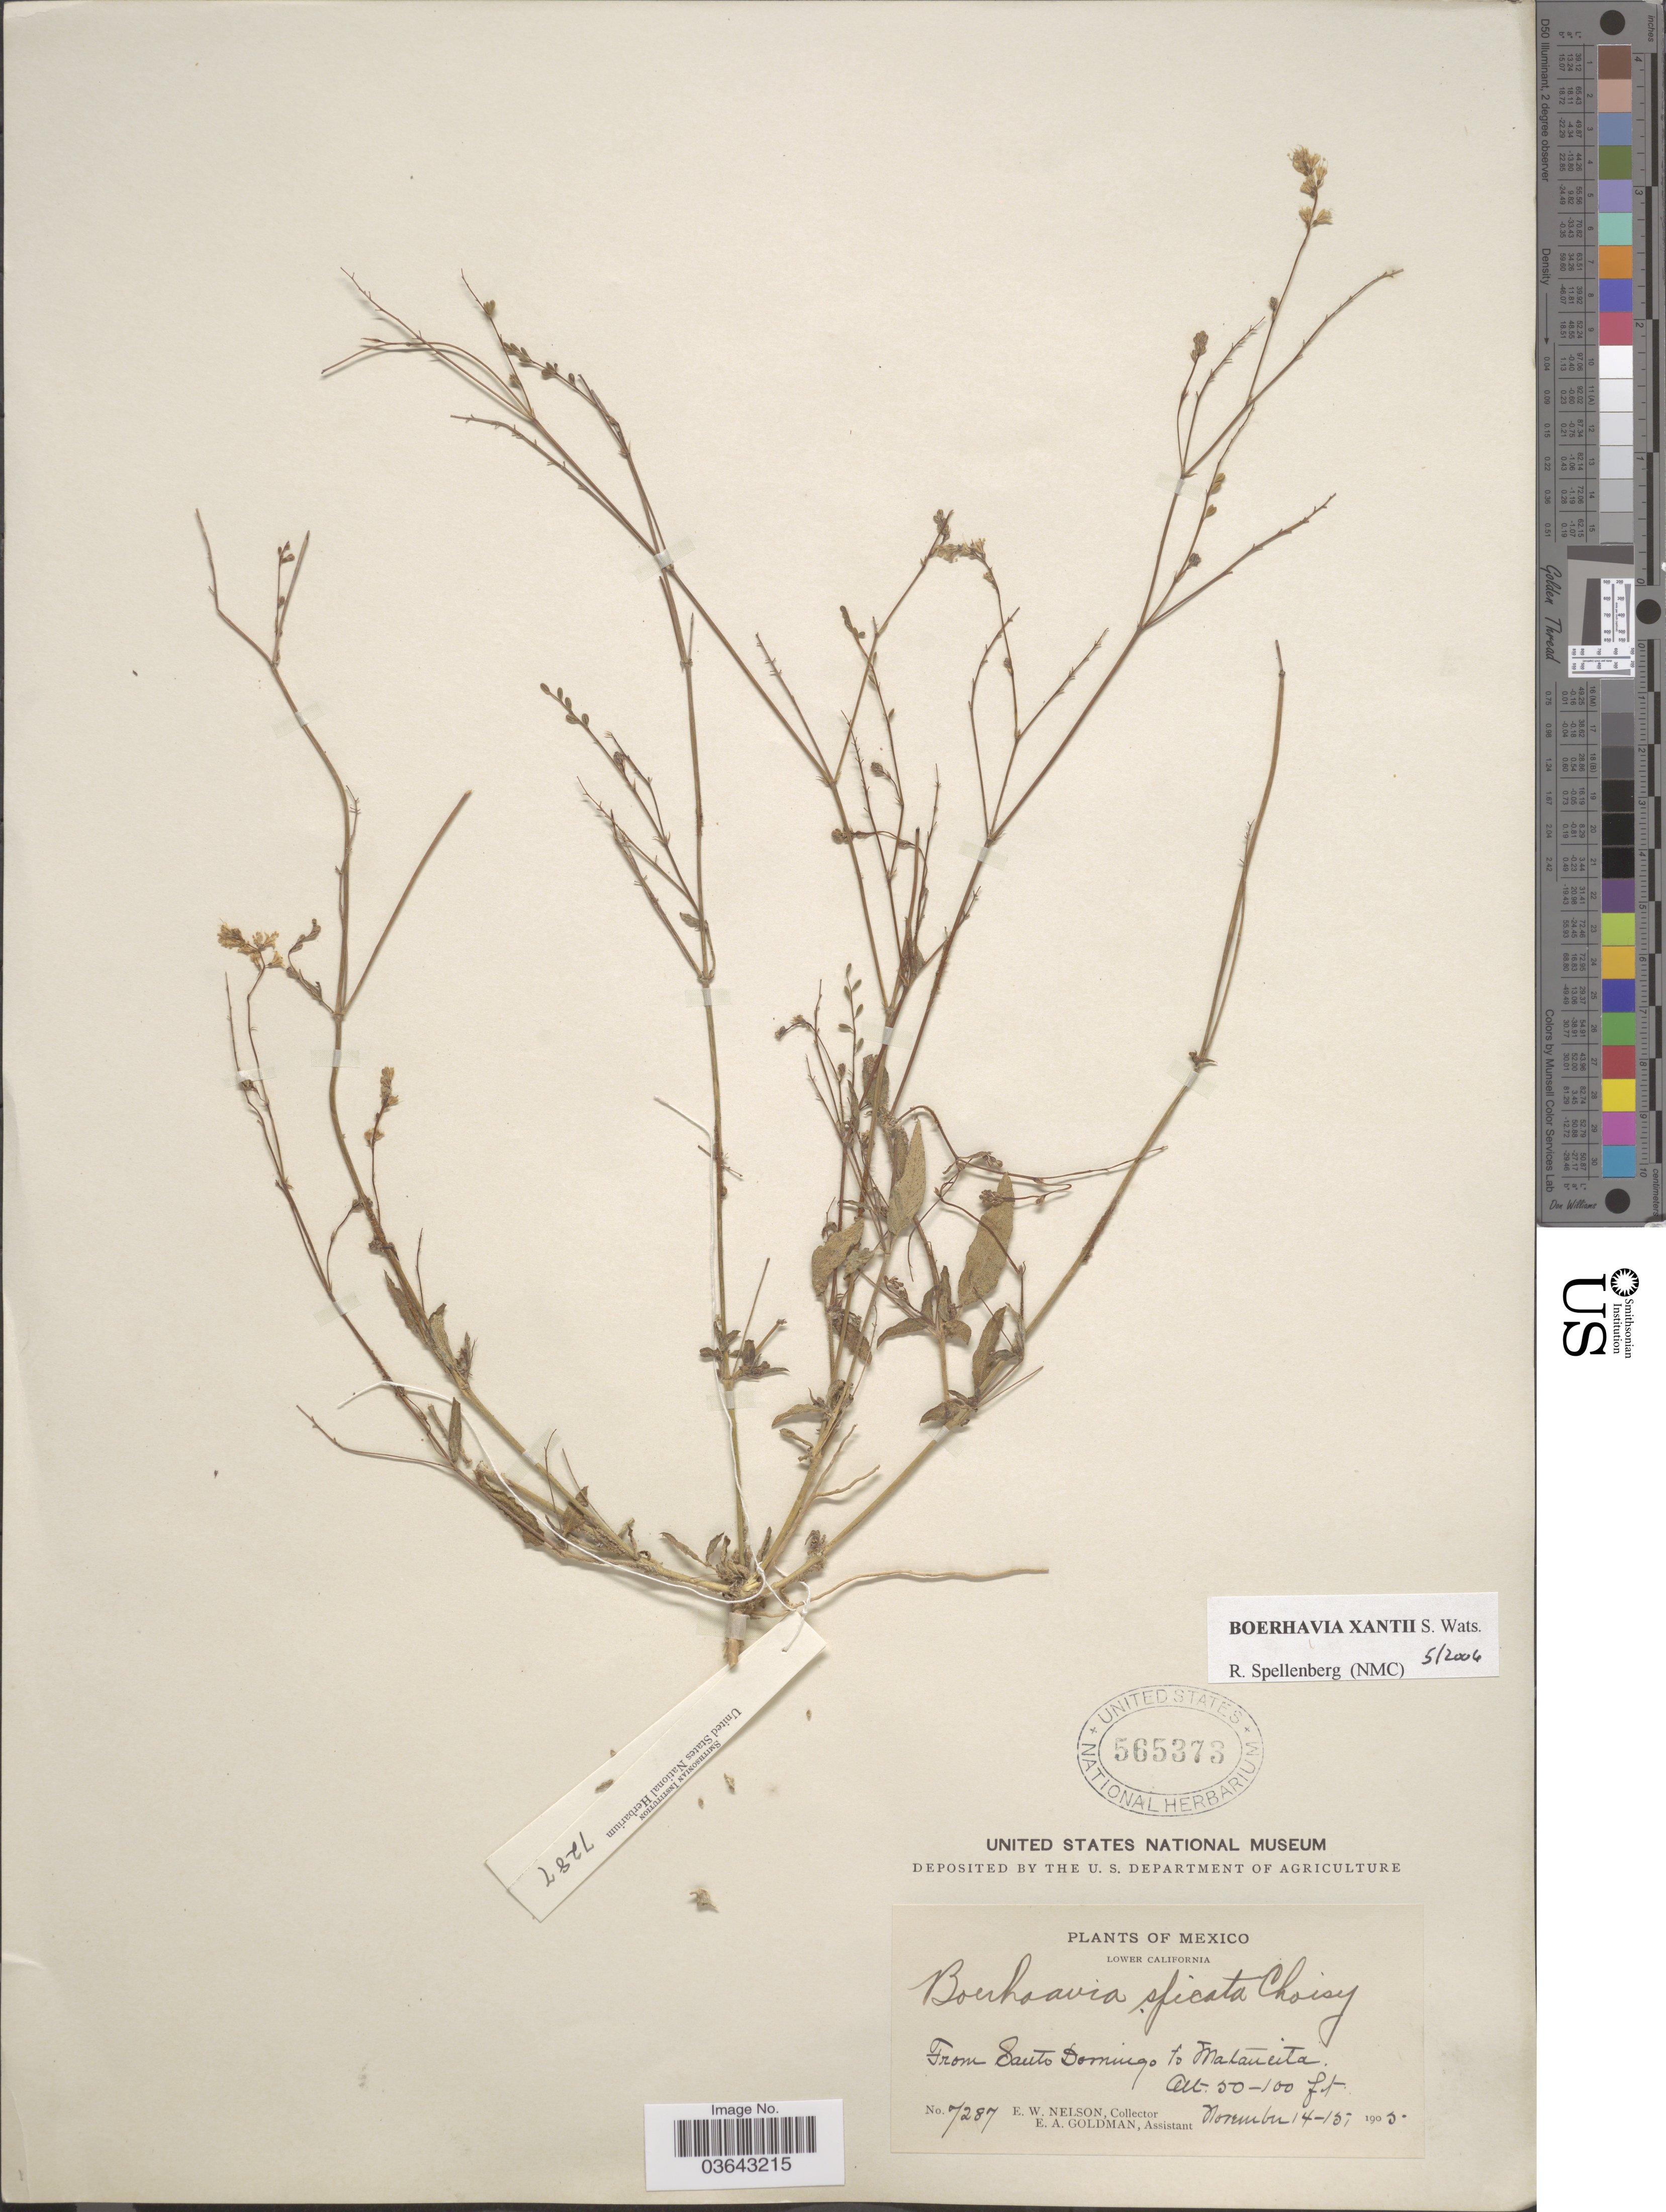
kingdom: Plantae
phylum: Tracheophyta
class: Magnoliopsida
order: Caryophyllales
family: Nyctaginaceae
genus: Boerhavia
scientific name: Boerhavia xanti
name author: S. Watson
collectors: E. W. Nelson & E. A. Goldman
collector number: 7287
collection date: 1905-11-14/1905-11-15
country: Mexico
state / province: Baja California Sur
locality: Lower California. From Santo Domingo to Matancita.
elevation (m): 15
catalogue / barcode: US 565373